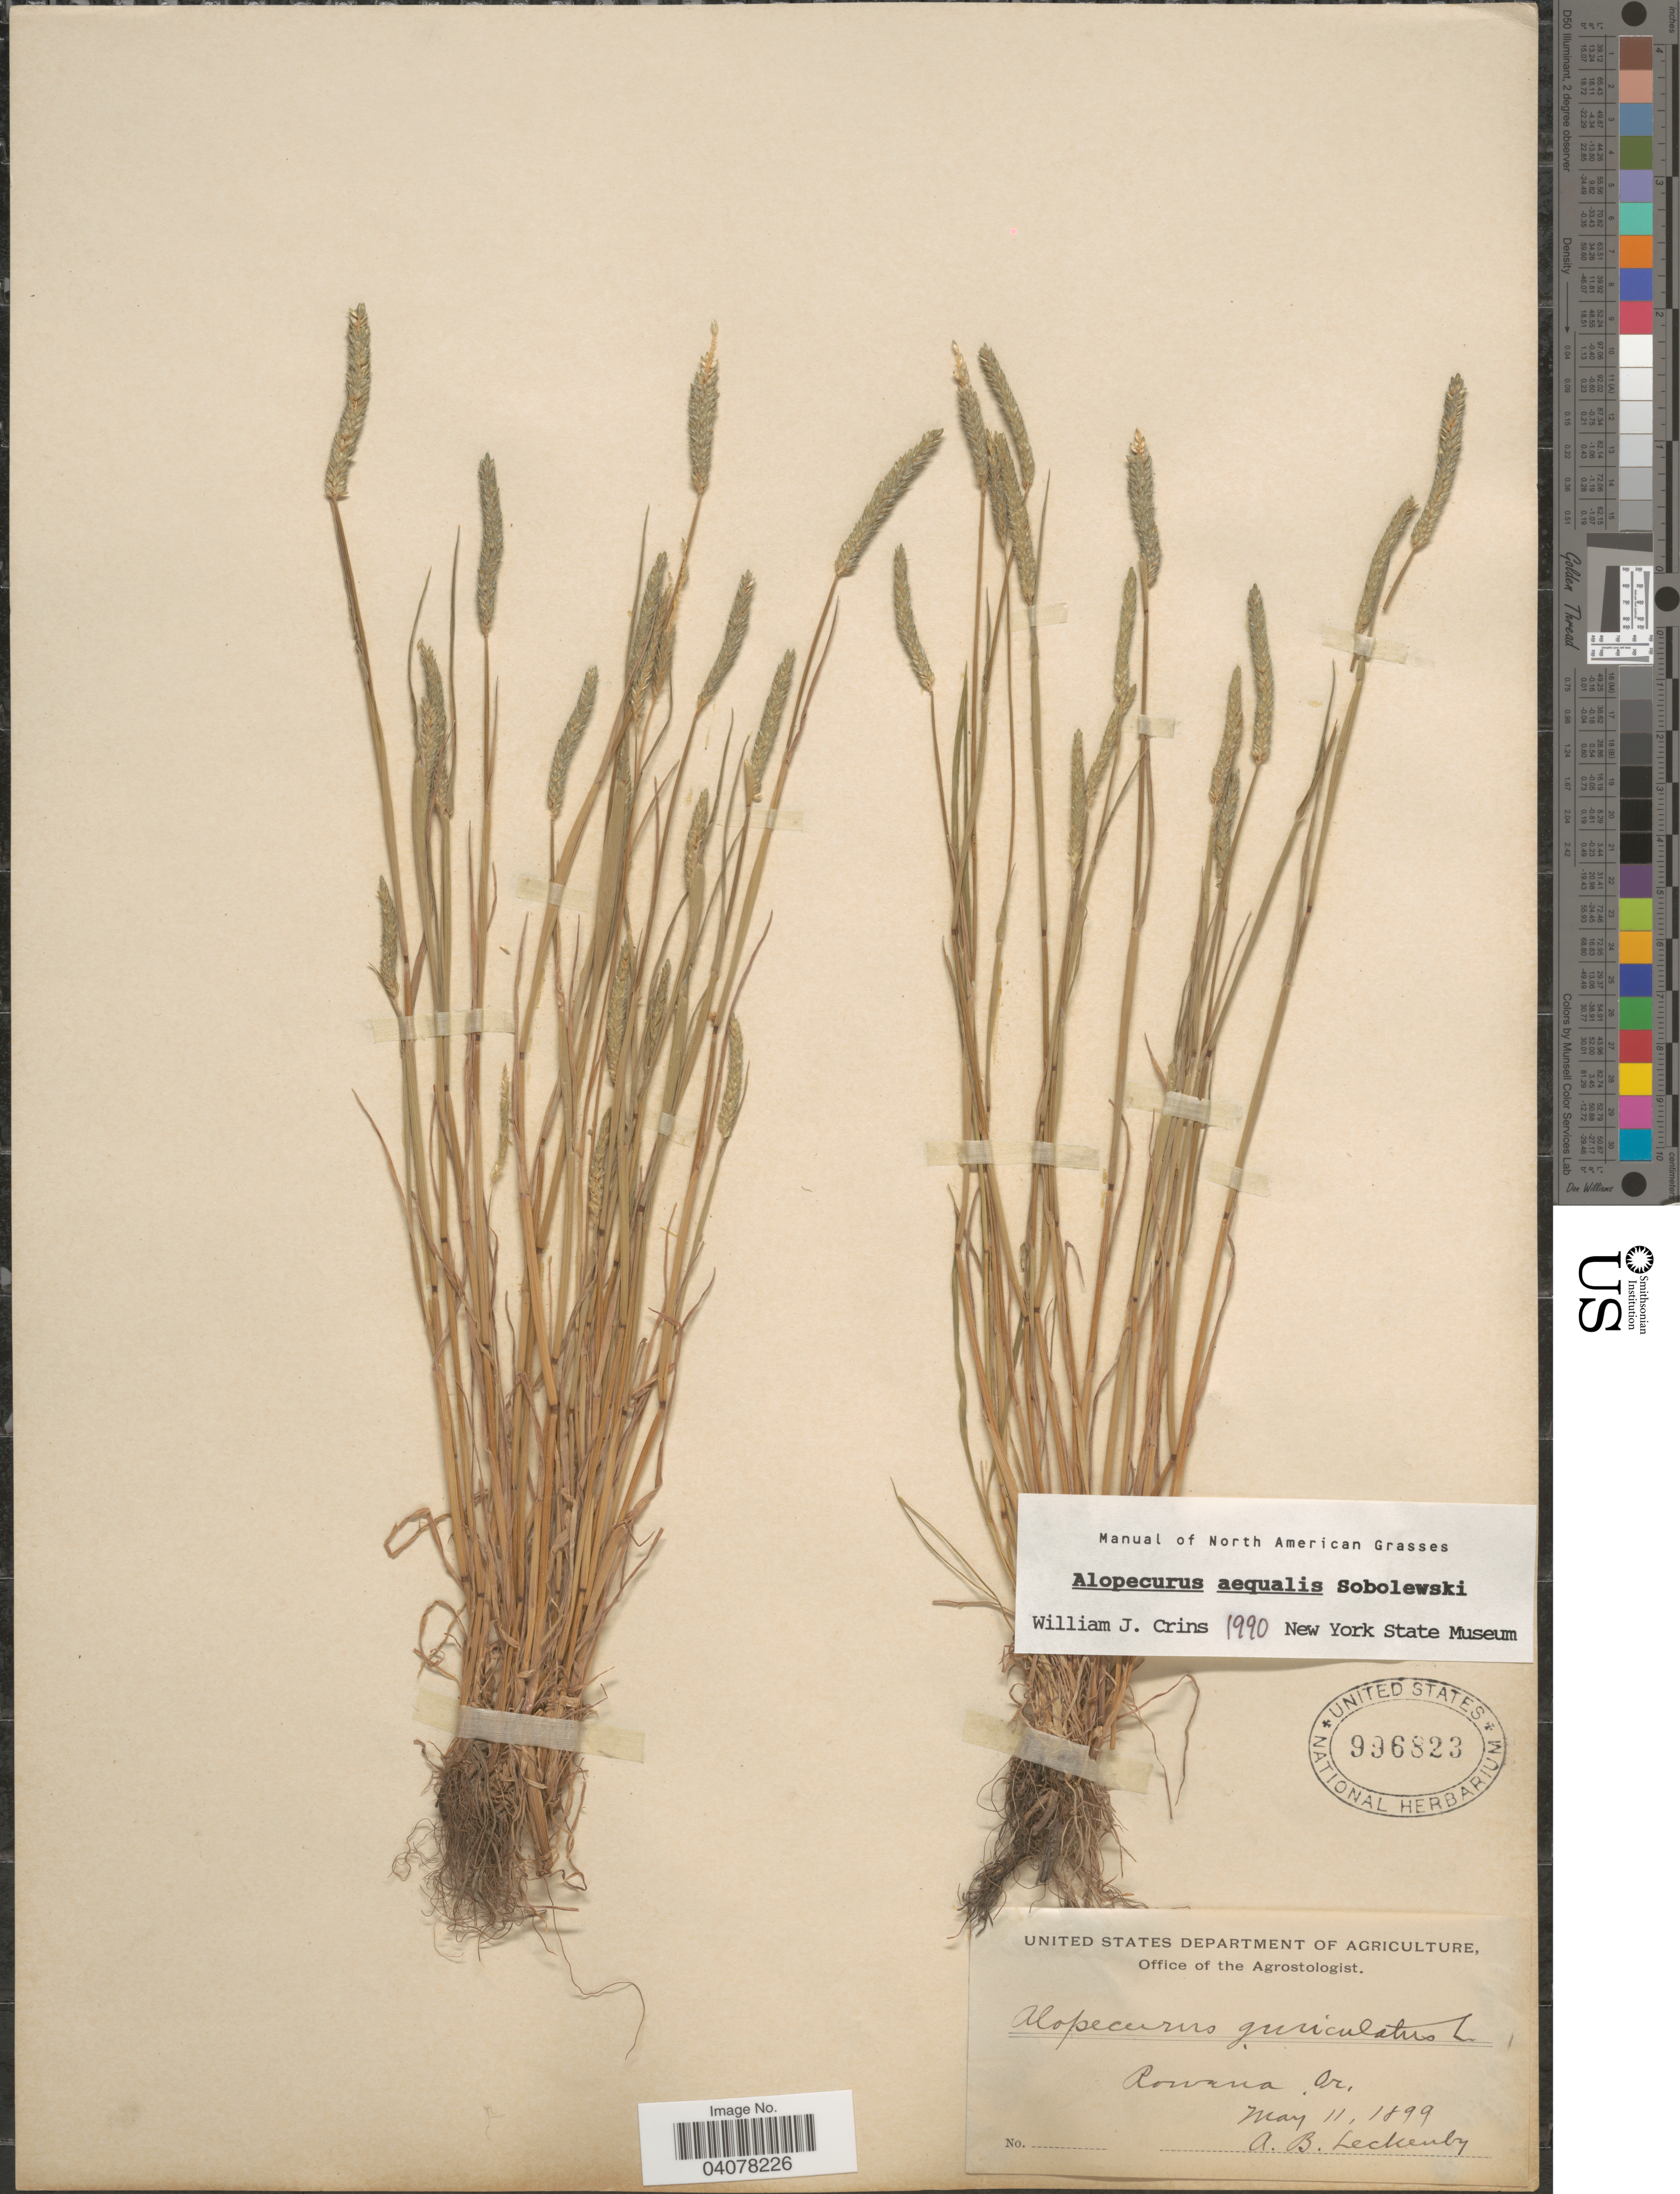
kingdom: Plantae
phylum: Tracheophyta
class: Liliopsida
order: Poales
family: Poaceae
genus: Alopecurus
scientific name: Alopecurus aequalis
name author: Sobol.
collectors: A. Leckenby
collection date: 1899-05-11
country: United States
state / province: Oregon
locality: Rowena.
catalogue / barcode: US 996823